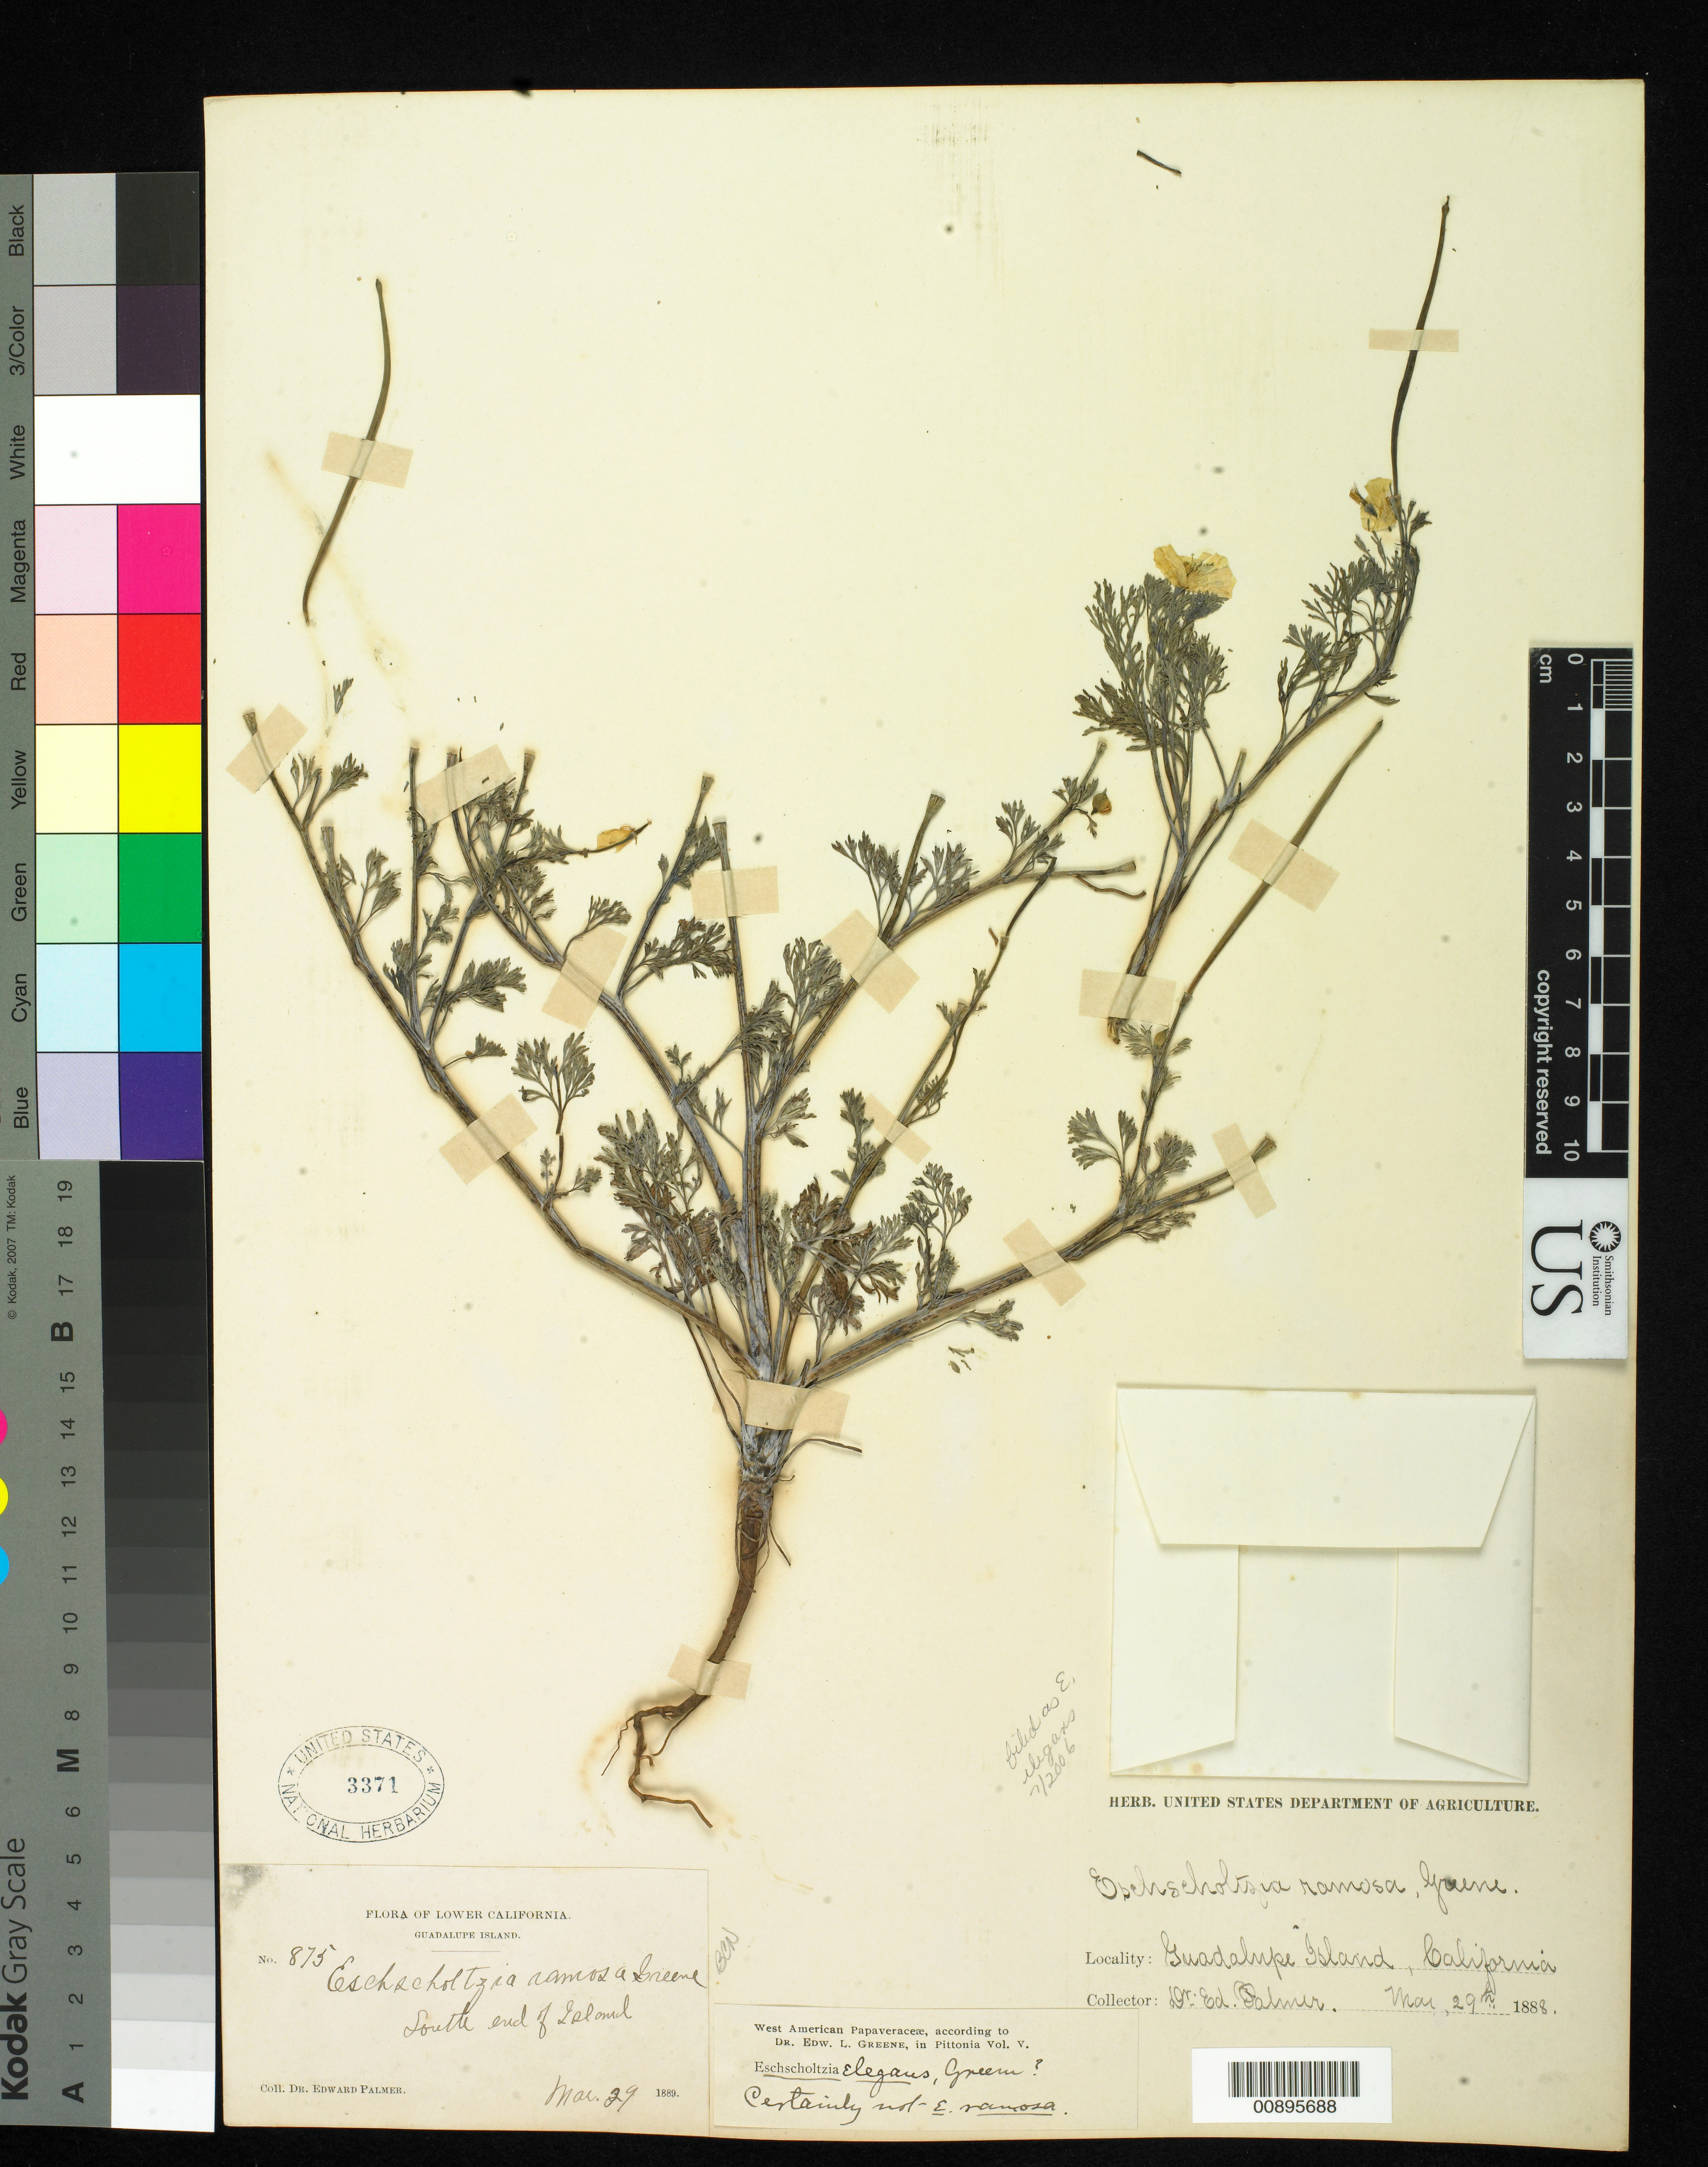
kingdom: Plantae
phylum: Tracheophyta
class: Magnoliopsida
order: Ranunculales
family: Papaveraceae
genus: Eschscholzia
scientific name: Eschscholzia elegans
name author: Greene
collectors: E. Palmer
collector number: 875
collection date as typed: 29 Mar 1889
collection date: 1889-03-29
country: Mexico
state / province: Baja California Norte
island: Guadalupe I.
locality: South end of Guadalupe Island, Baja California.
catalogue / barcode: US 3371